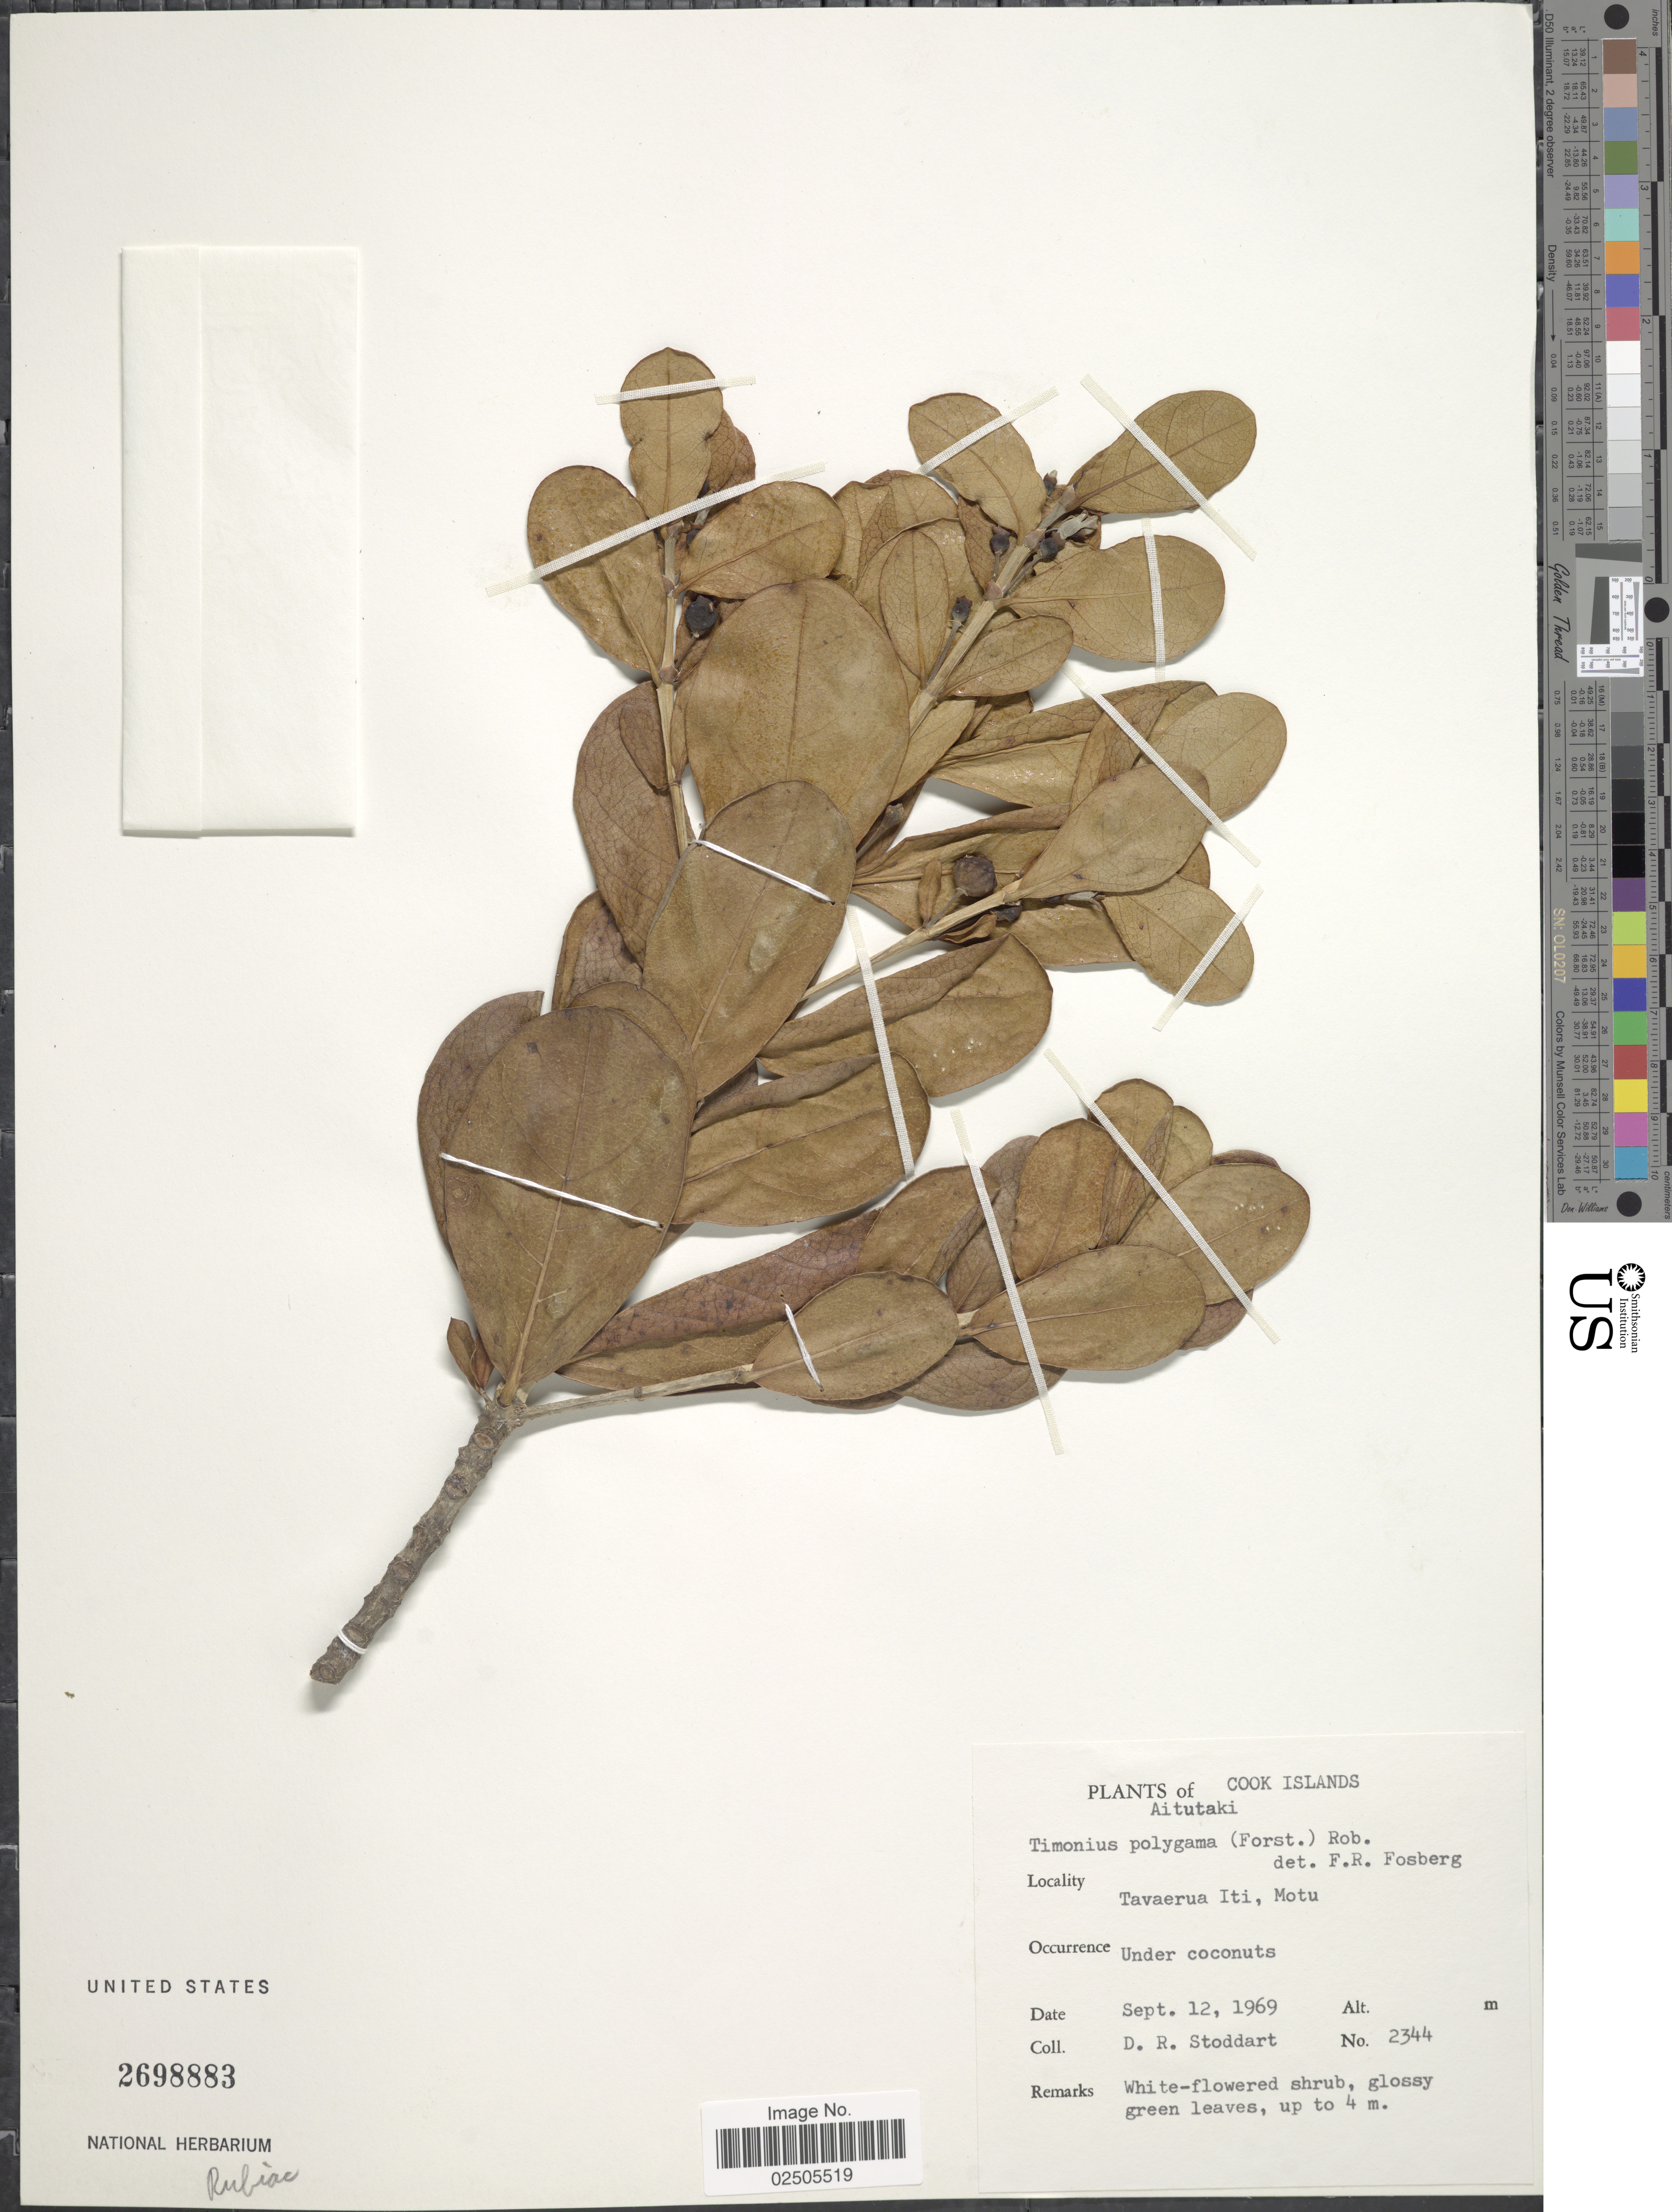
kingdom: Plantae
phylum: Tracheophyta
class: Magnoliopsida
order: Gentianales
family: Rubiaceae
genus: Timonius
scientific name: Timonius polygamus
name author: (G. Forst.) Rob.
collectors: D. R. Stoddart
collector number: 2344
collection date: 1969-09-12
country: Cook Islands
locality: Aitutaki, Tavaerua Iti, Motu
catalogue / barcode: US 2698883